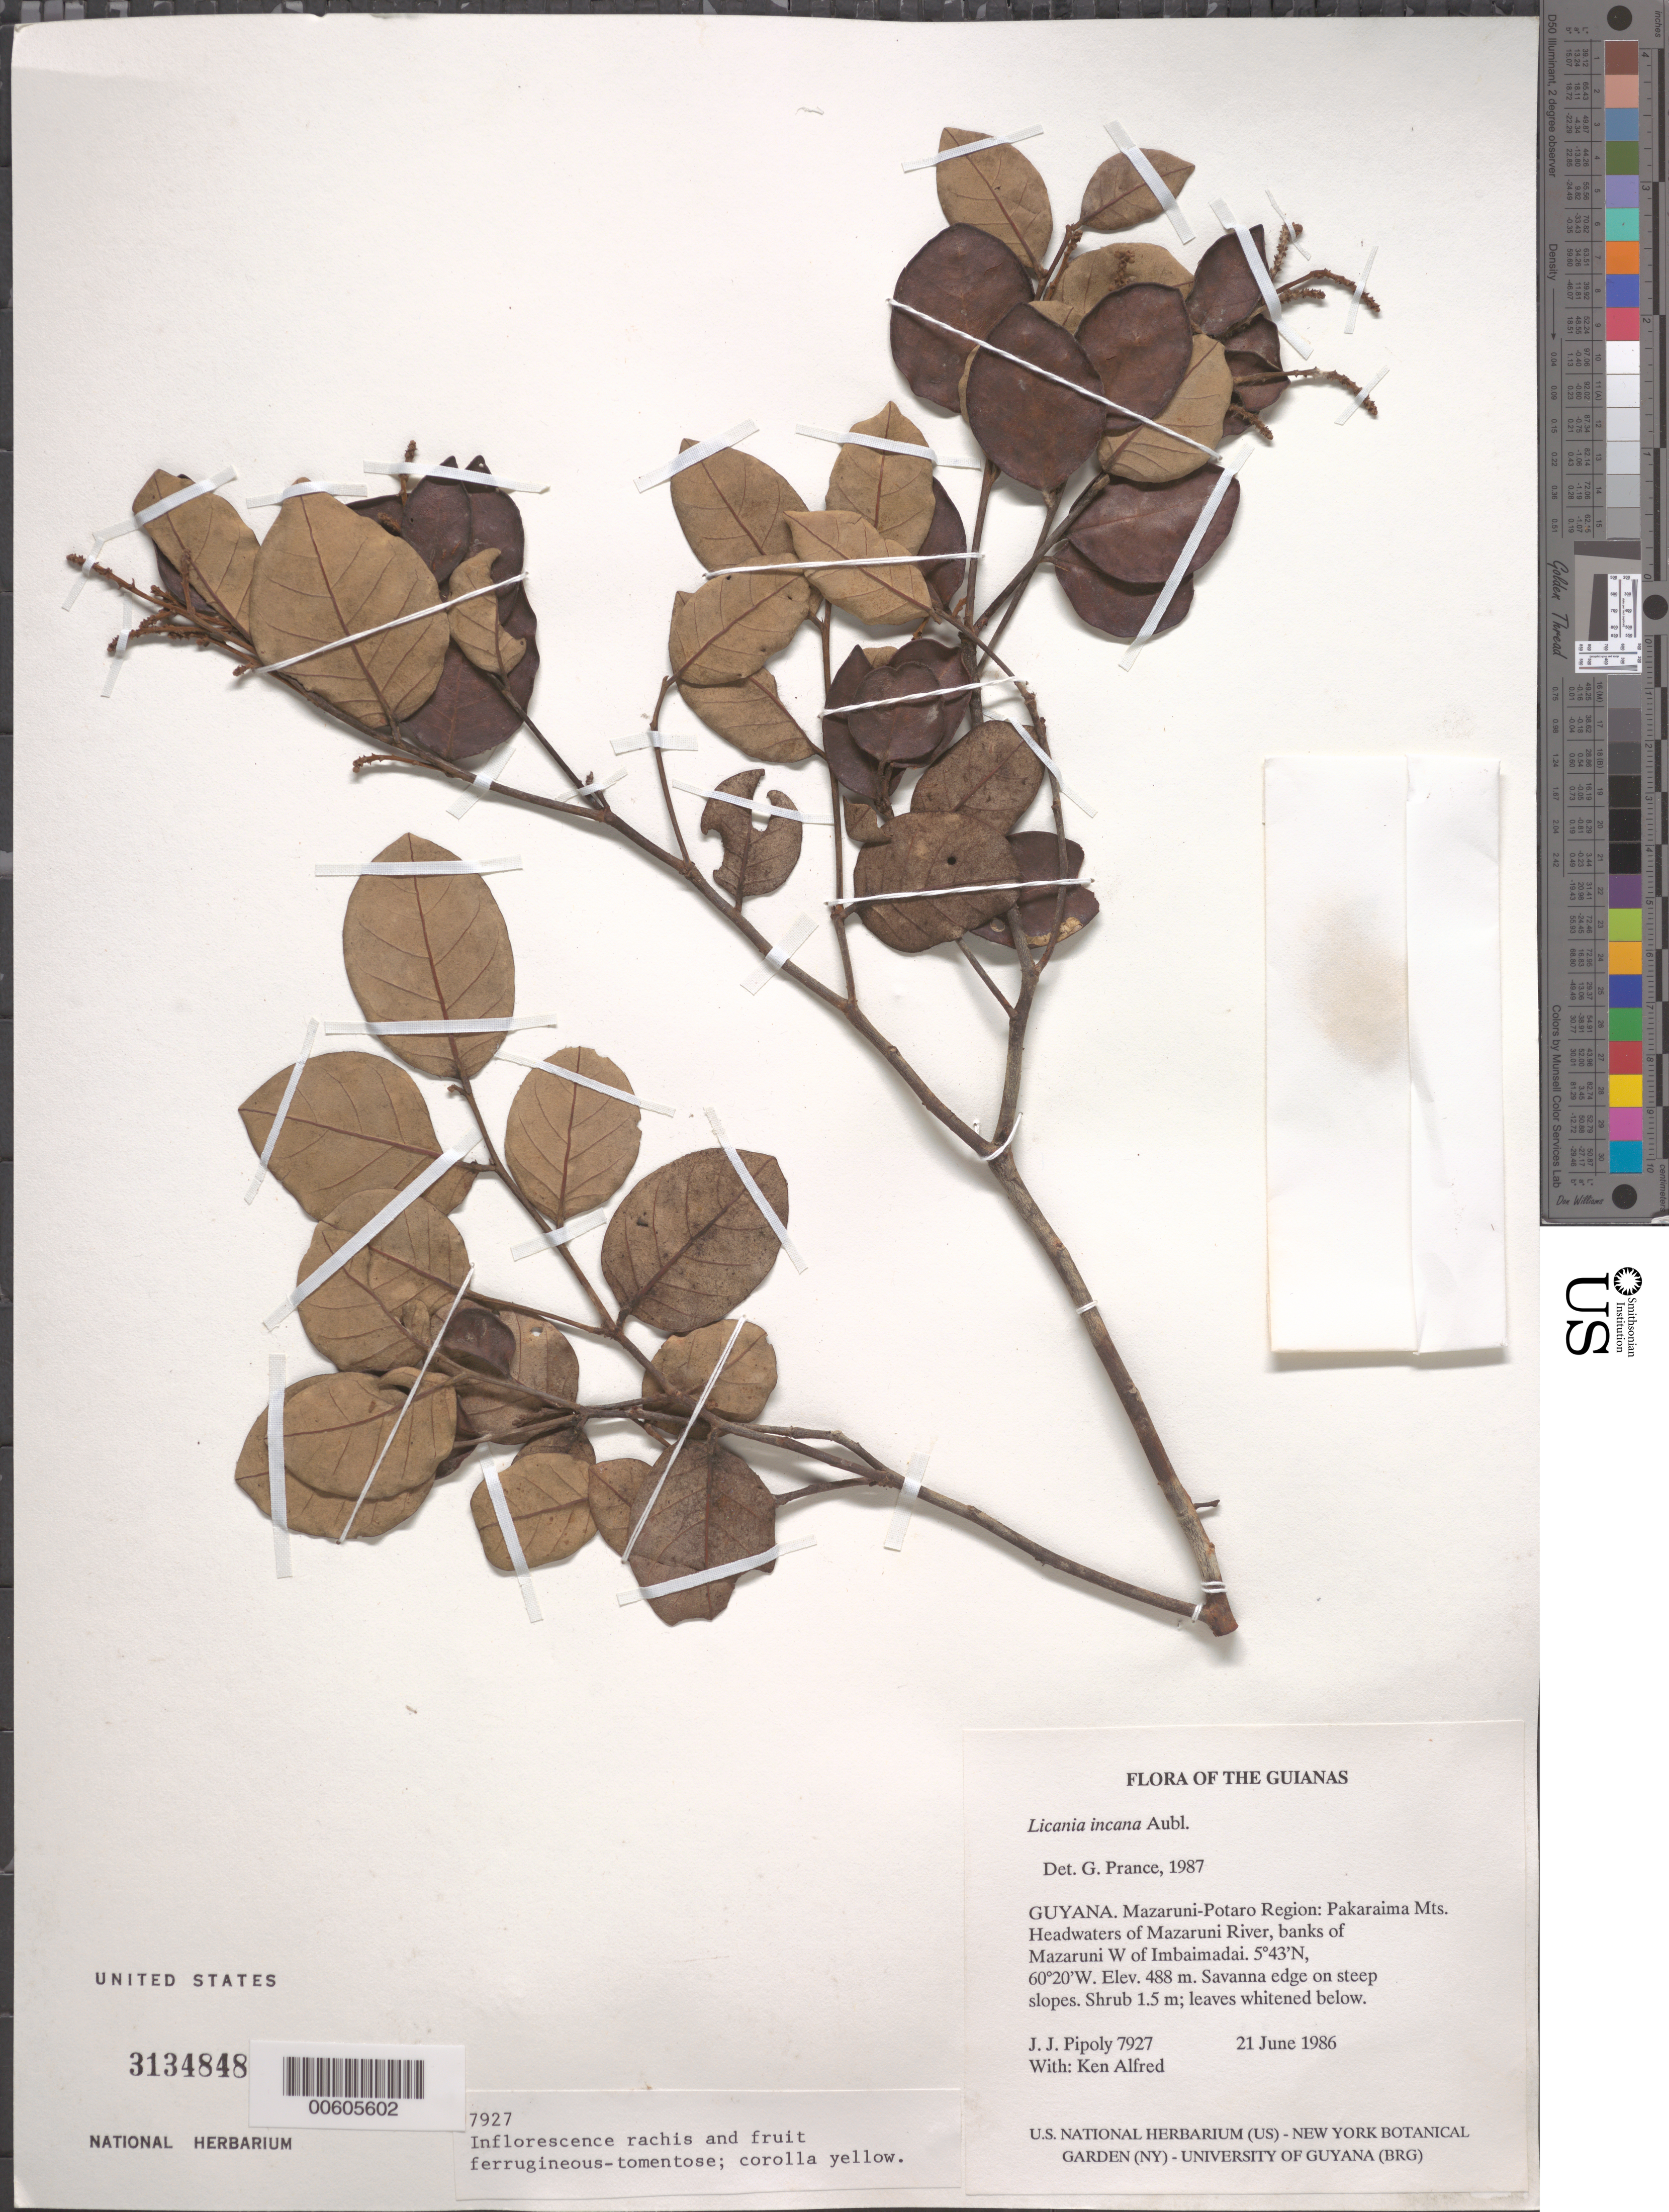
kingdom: Plantae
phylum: Tracheophyta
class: Magnoliopsida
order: Malpighiales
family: Chrysobalanaceae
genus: Licania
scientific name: Licania incana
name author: Aubl.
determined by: Prance, G. T.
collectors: J. J. Pipoly & K. Alfred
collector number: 7927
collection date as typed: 21 June 1986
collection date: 1986-06-21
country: Guyana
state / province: Cuyuni-Mazaruni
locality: Pakaraima Mts. Headwaters of Mazaruni River, banks of Mazaruni W of Imbaimadai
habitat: Savanna edge on steep slopes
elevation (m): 488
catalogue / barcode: US 3134848